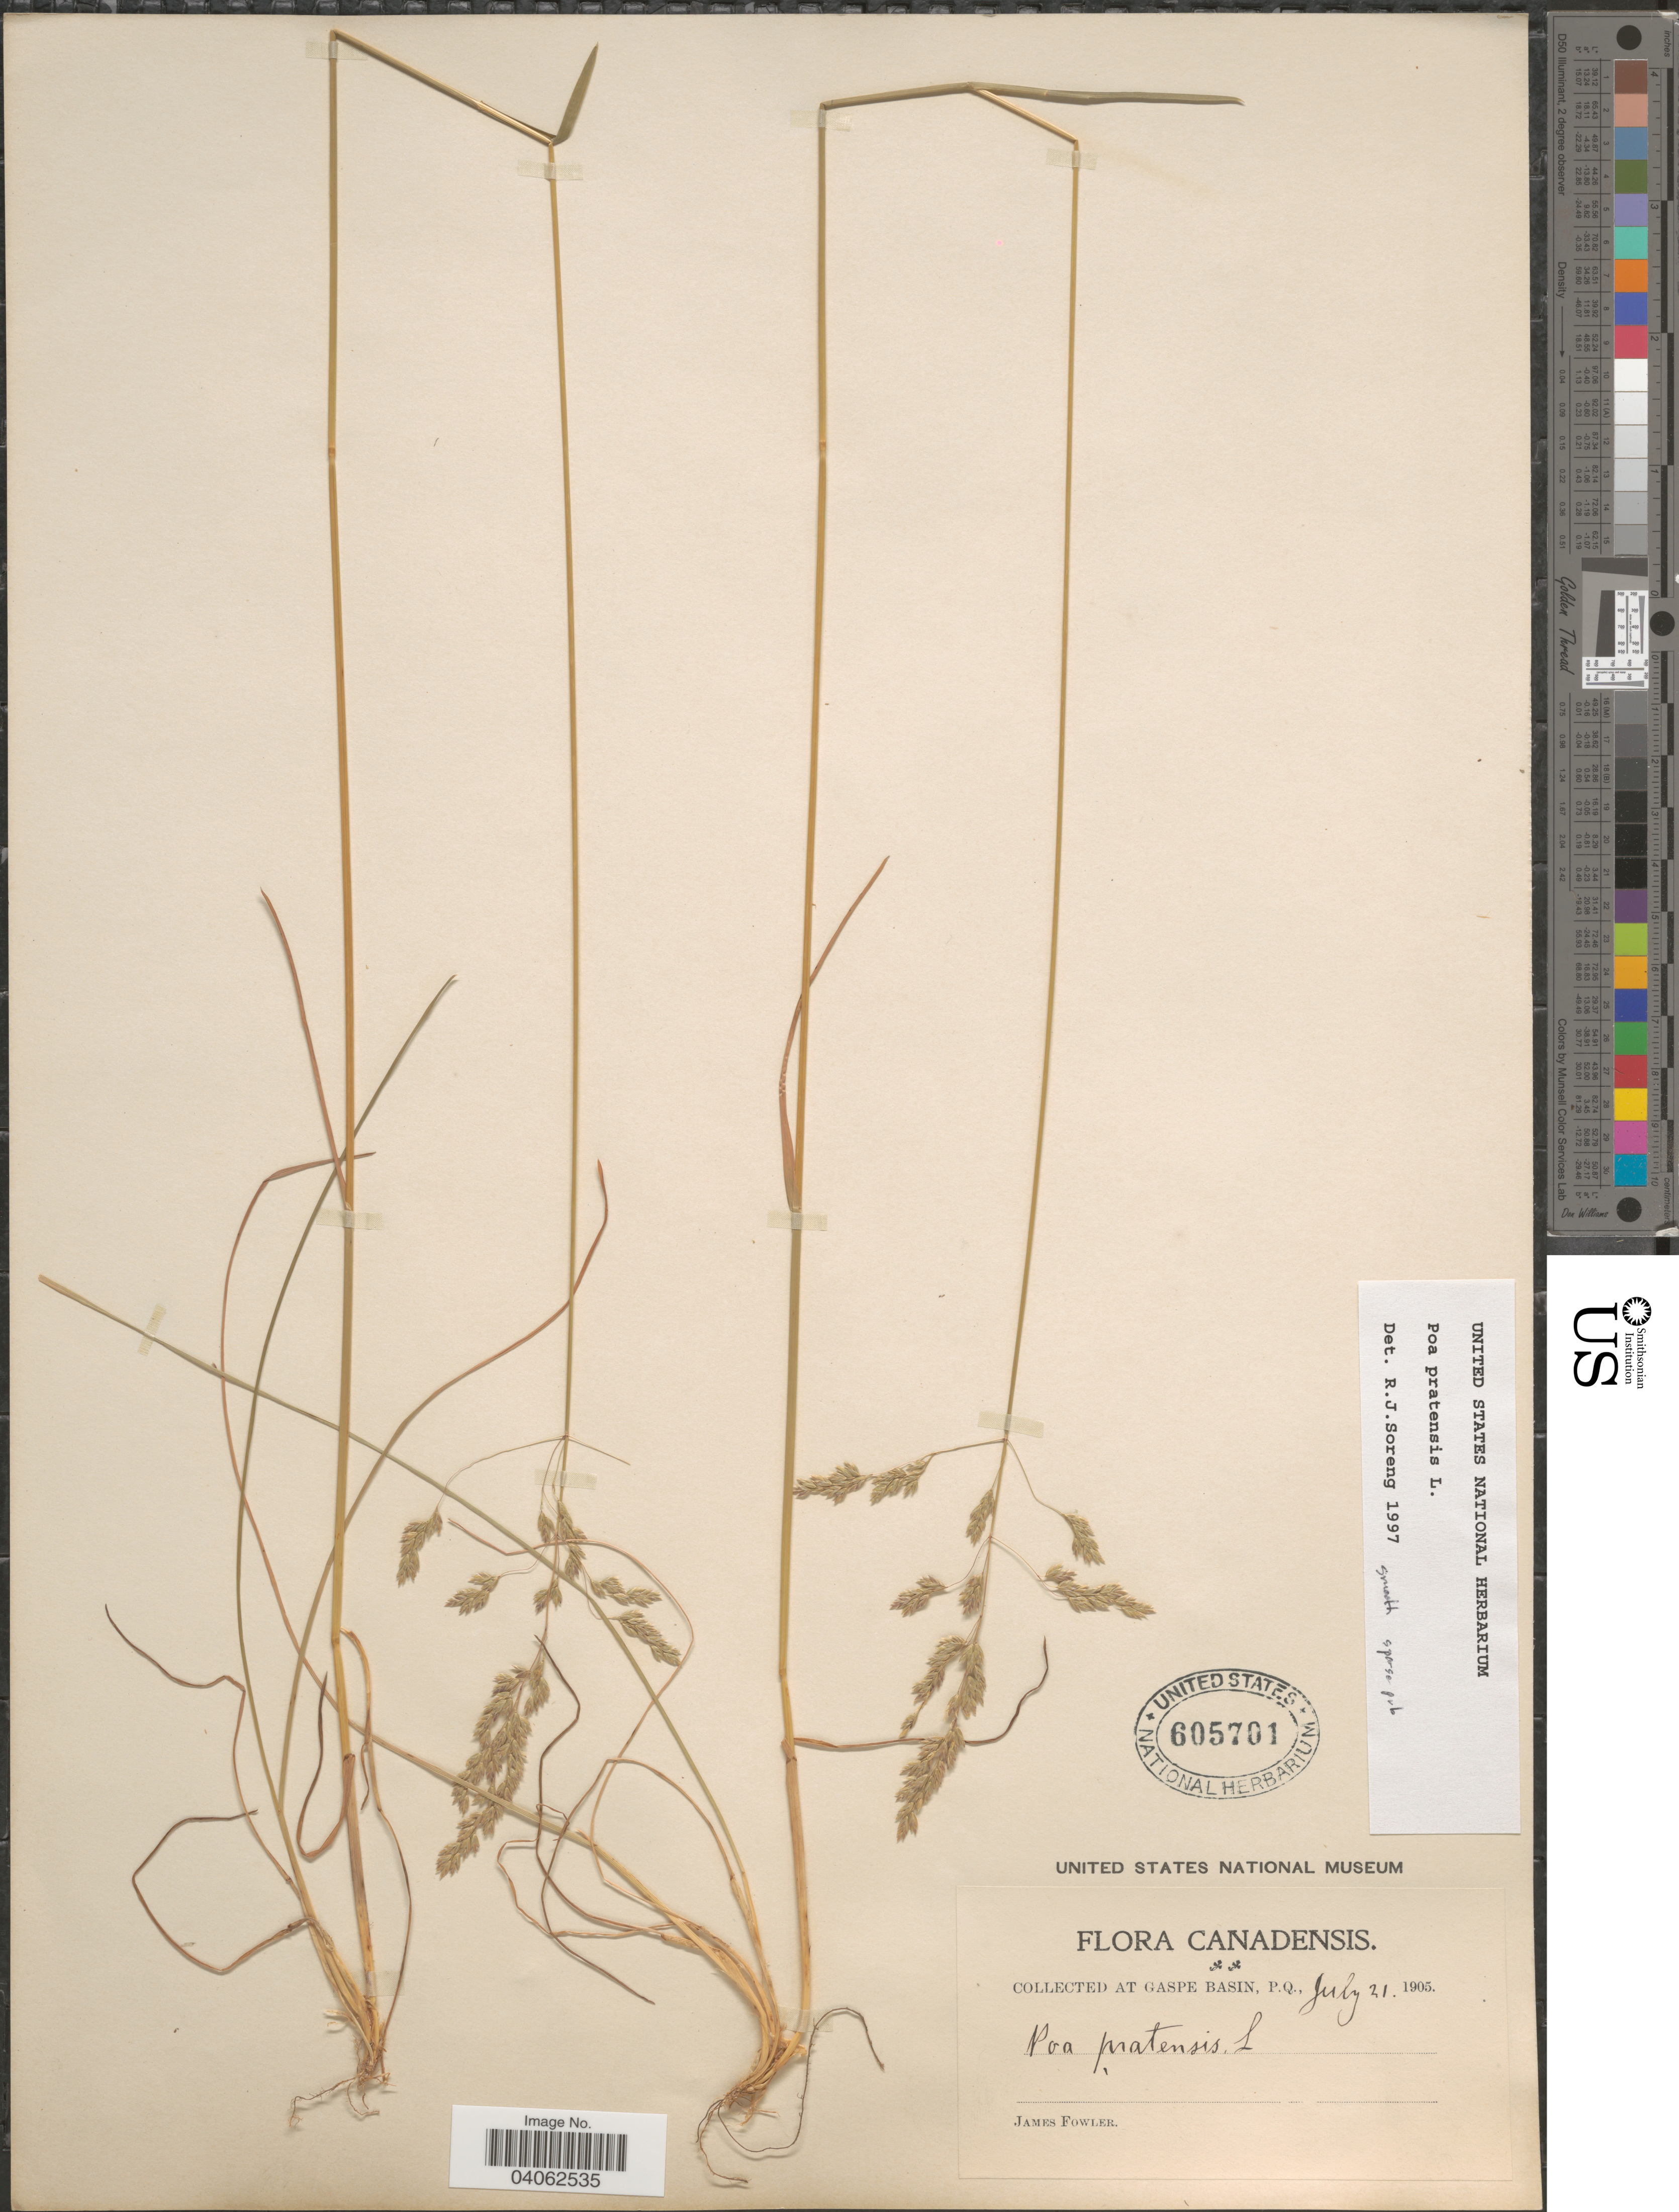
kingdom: Plantae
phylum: Tracheophyta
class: Liliopsida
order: Poales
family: Poaceae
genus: Poa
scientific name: Poa pratensis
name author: L.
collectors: J. P. Fowler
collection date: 1905-07-21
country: Canada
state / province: Quebec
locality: At Gaspe Basin, P.Q.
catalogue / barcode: US 605701